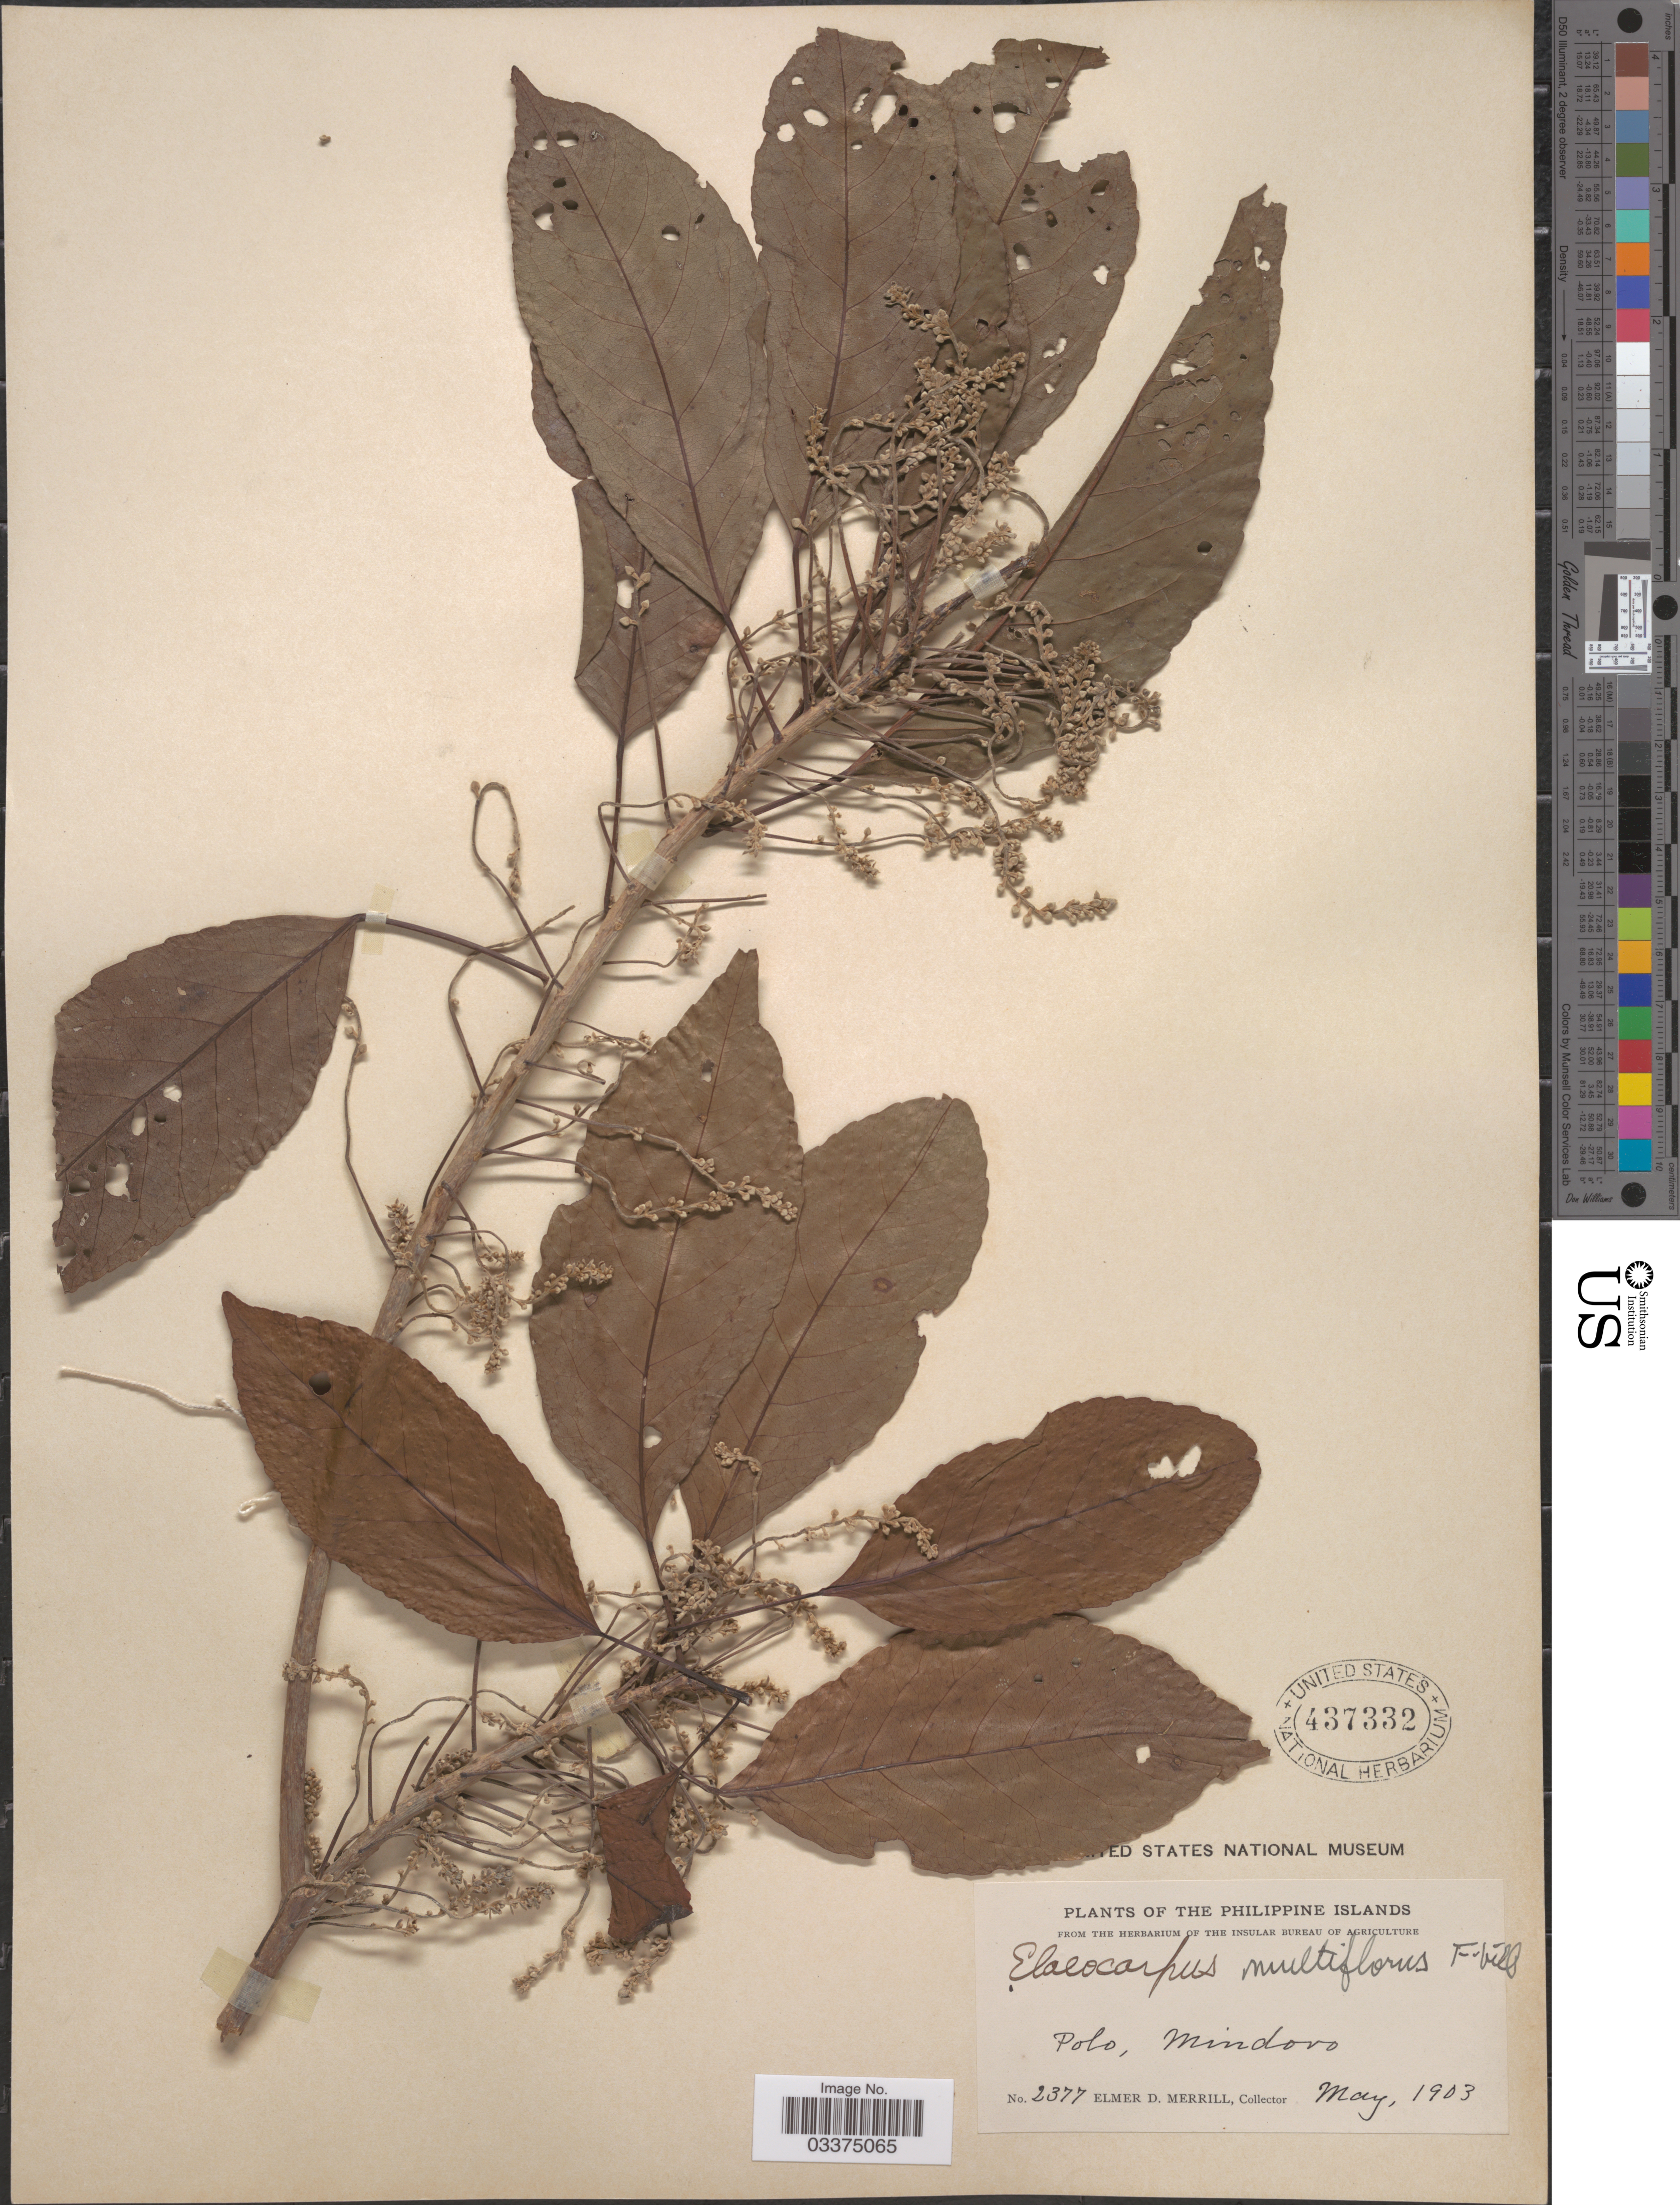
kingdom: Plantae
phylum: Tracheophyta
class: Magnoliopsida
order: Oxalidales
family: Elaeocarpaceae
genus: Elaeocarpus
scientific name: Elaeocarpus multiflorus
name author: (Turcz.) Fern.-Vill.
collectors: E. D. Merrill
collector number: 2377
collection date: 1903-05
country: Philippines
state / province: Mimaropa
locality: Polo, Mindoro.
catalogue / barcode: US 437332